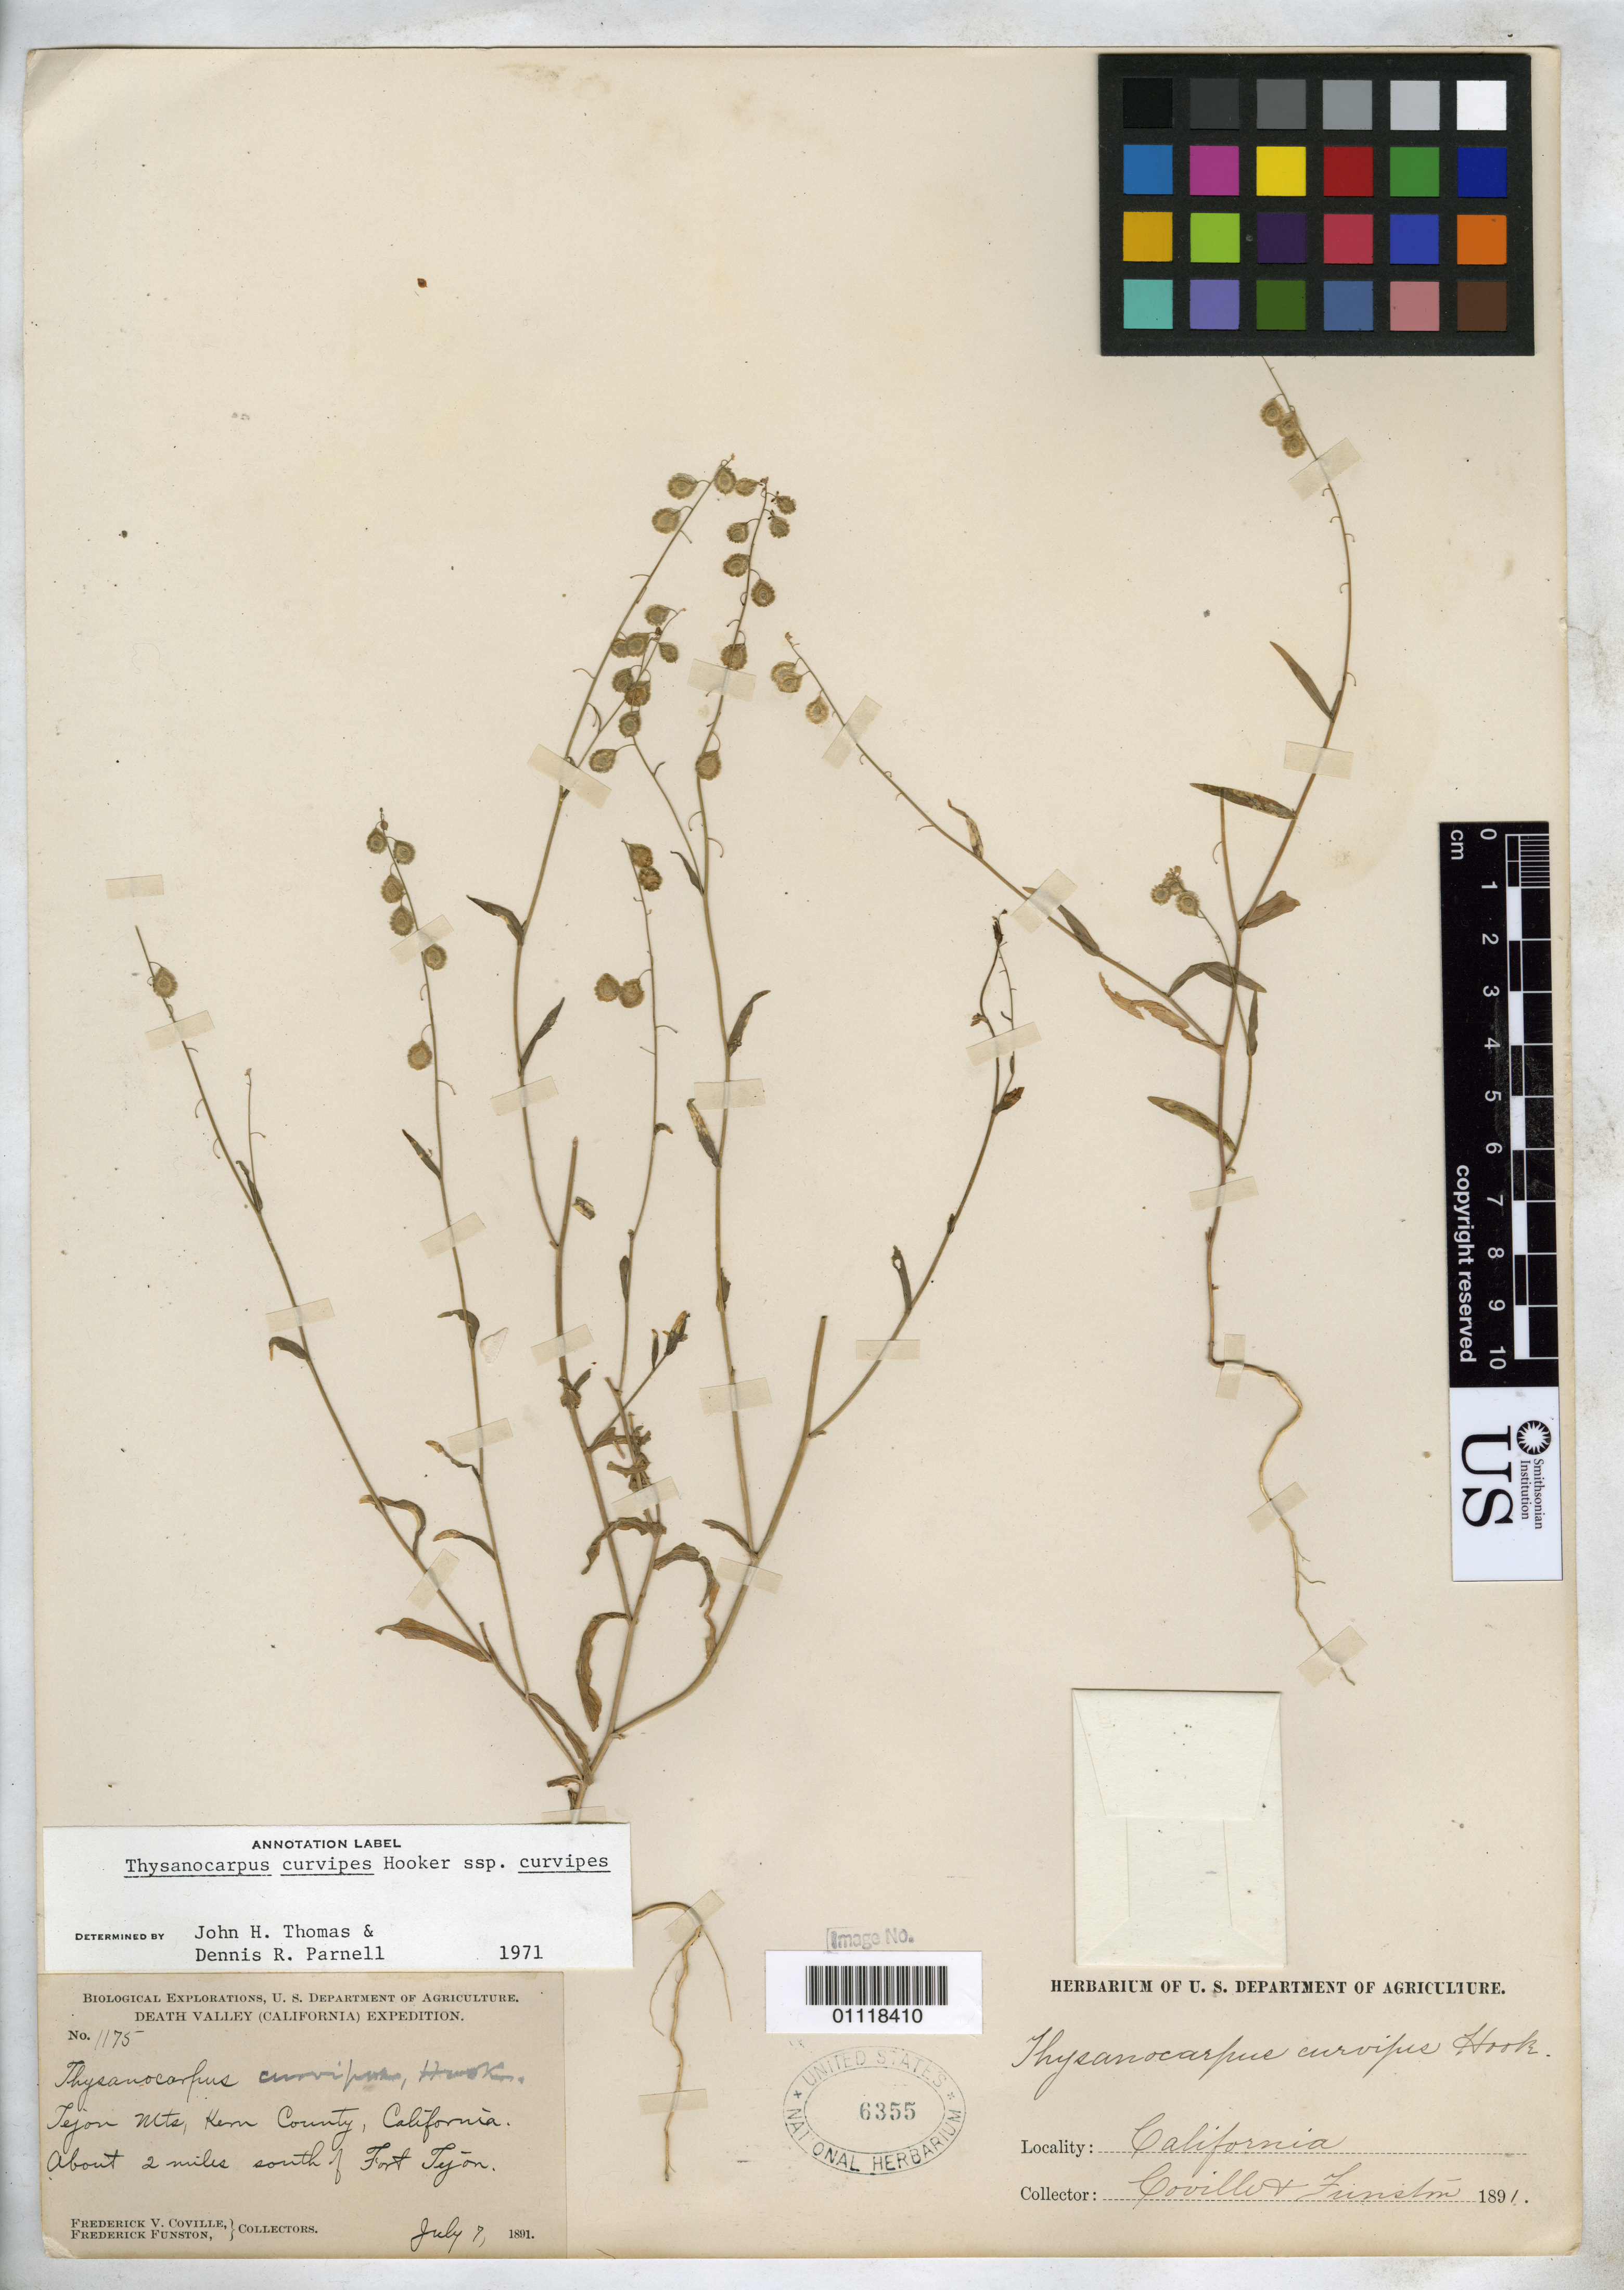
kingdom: Plantae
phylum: Tracheophyta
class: Magnoliopsida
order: Brassicales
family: Brassicaceae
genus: Thysanocarpus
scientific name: Thysanocarpus curvipes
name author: Hook.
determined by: Thomas, J. H.; Parnell, D. R.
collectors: F. V. Coville & F. Funston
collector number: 1175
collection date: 1891-07-07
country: United States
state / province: California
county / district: Kern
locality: Tejon Mts., about 2 miles south of Fort Tejon.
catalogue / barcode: US 6355